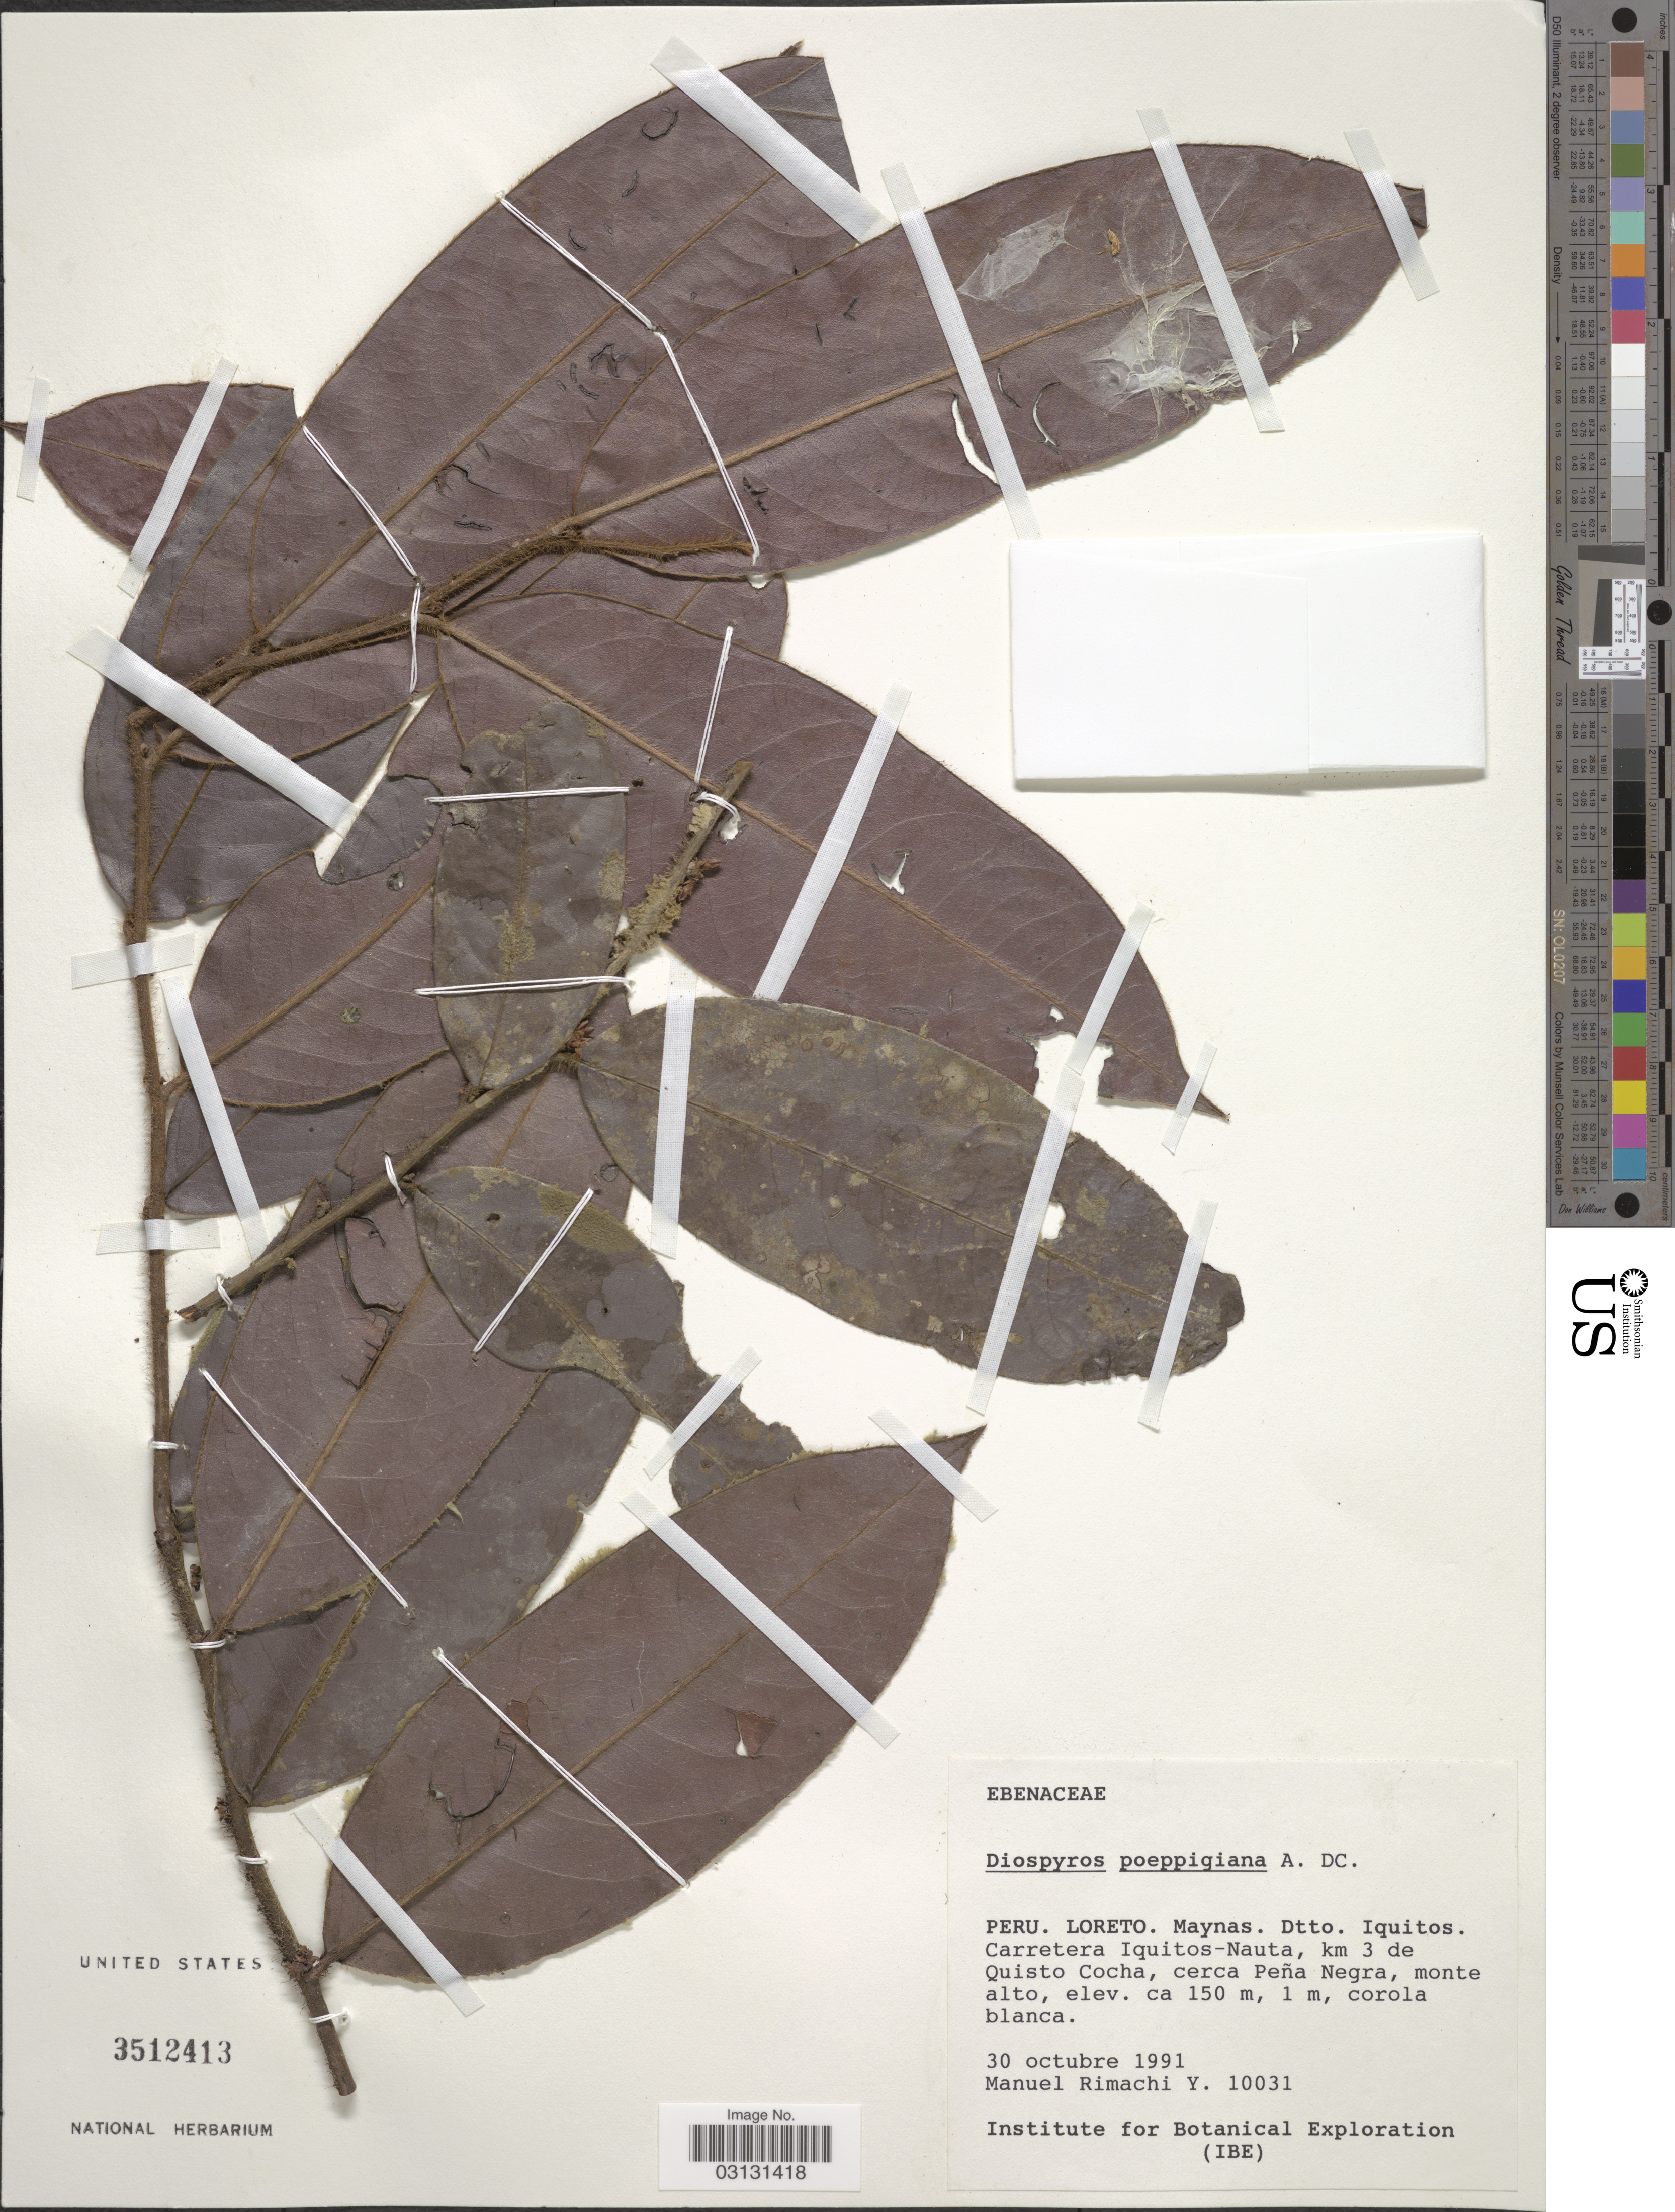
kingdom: Plantae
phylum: Tracheophyta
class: Magnoliopsida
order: Ericales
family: Ebenaceae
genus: Diospyros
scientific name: Diospyros poeppigiana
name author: A. DC.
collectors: M. Rimachi Y.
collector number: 10031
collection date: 1991-10-30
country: Peru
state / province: Loreto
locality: Maynas. Dtto. Iquitos. Carretera Iquitos-Nauta, km 3 de Quisto Cocha, cerca Peña Negra, monte alto.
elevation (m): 150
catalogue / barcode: US 3512413